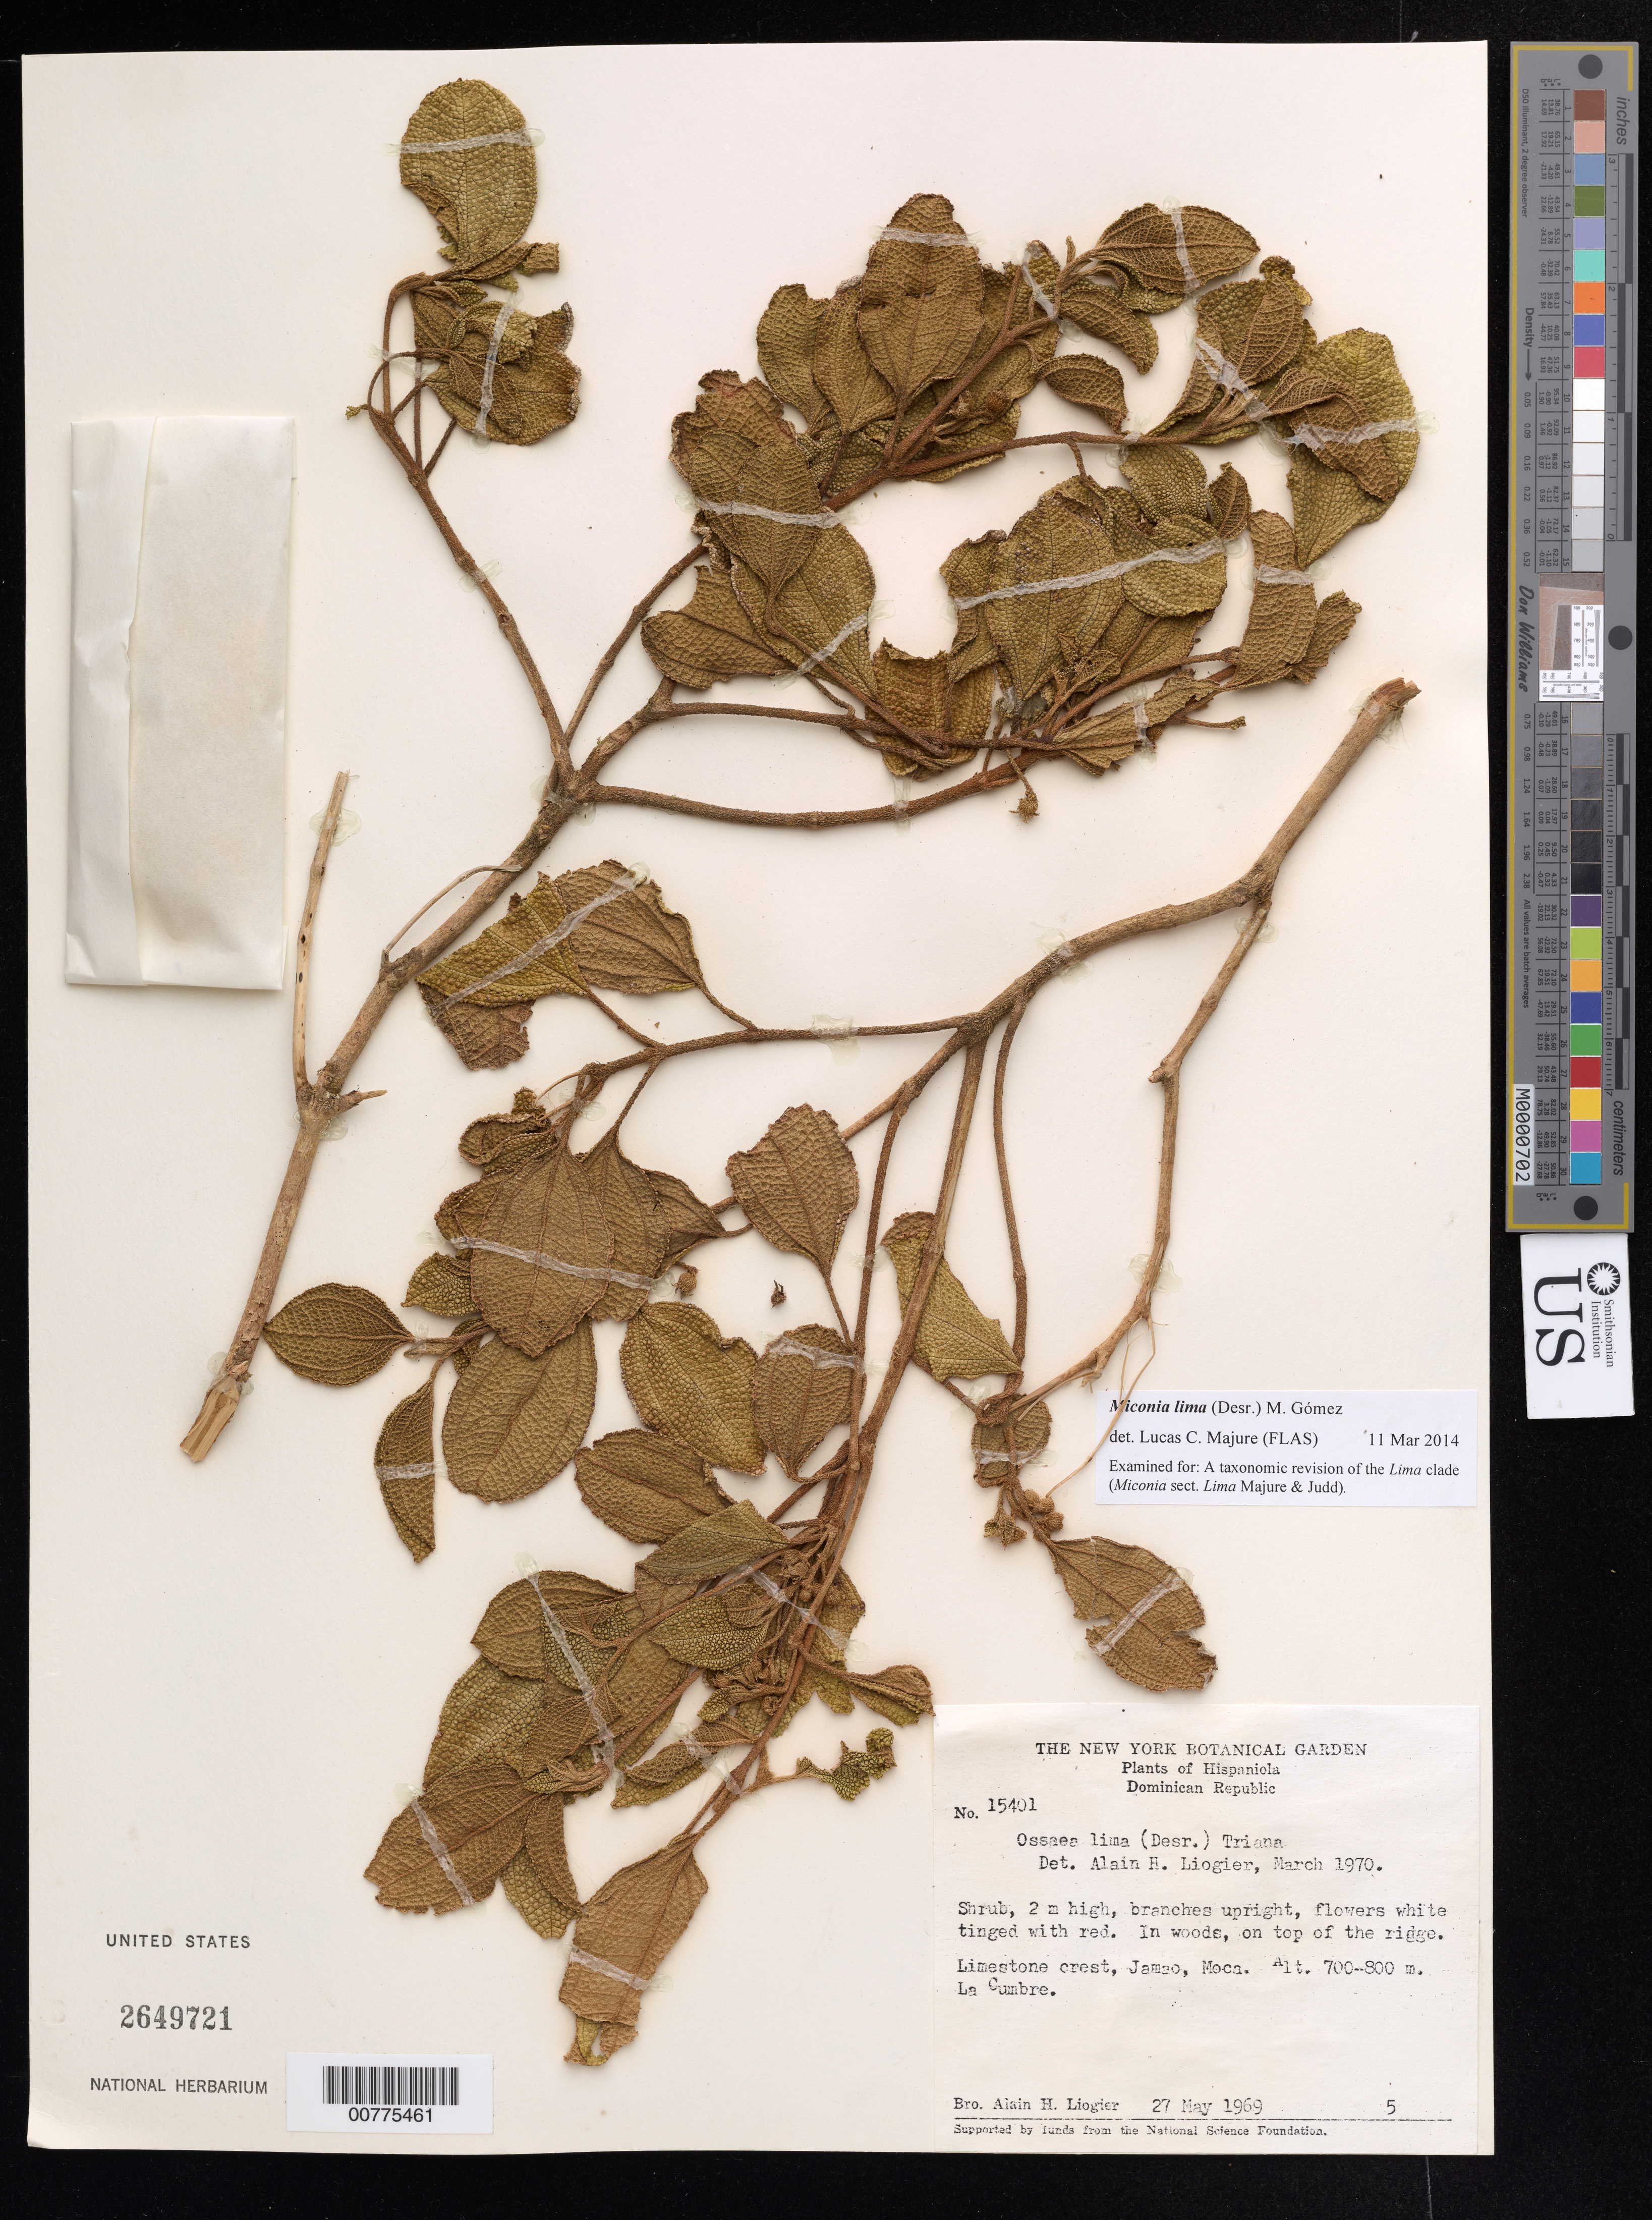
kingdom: Plantae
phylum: Tracheophyta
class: Magnoliopsida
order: Myrtales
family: Melastomataceae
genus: Miconia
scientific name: Miconia lima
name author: M. Gómez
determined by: Majure, Lucas C., (FLAS), University of Florida (UNITED STATES)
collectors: A. H. Liogier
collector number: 15401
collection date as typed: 27 May 1969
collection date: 1969-05-27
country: Dominican Republic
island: Hispaniola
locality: La Cumbre, Moca, Jamao.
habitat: In woods, on top of the ridge, limestone crest.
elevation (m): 700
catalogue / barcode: US 2649721